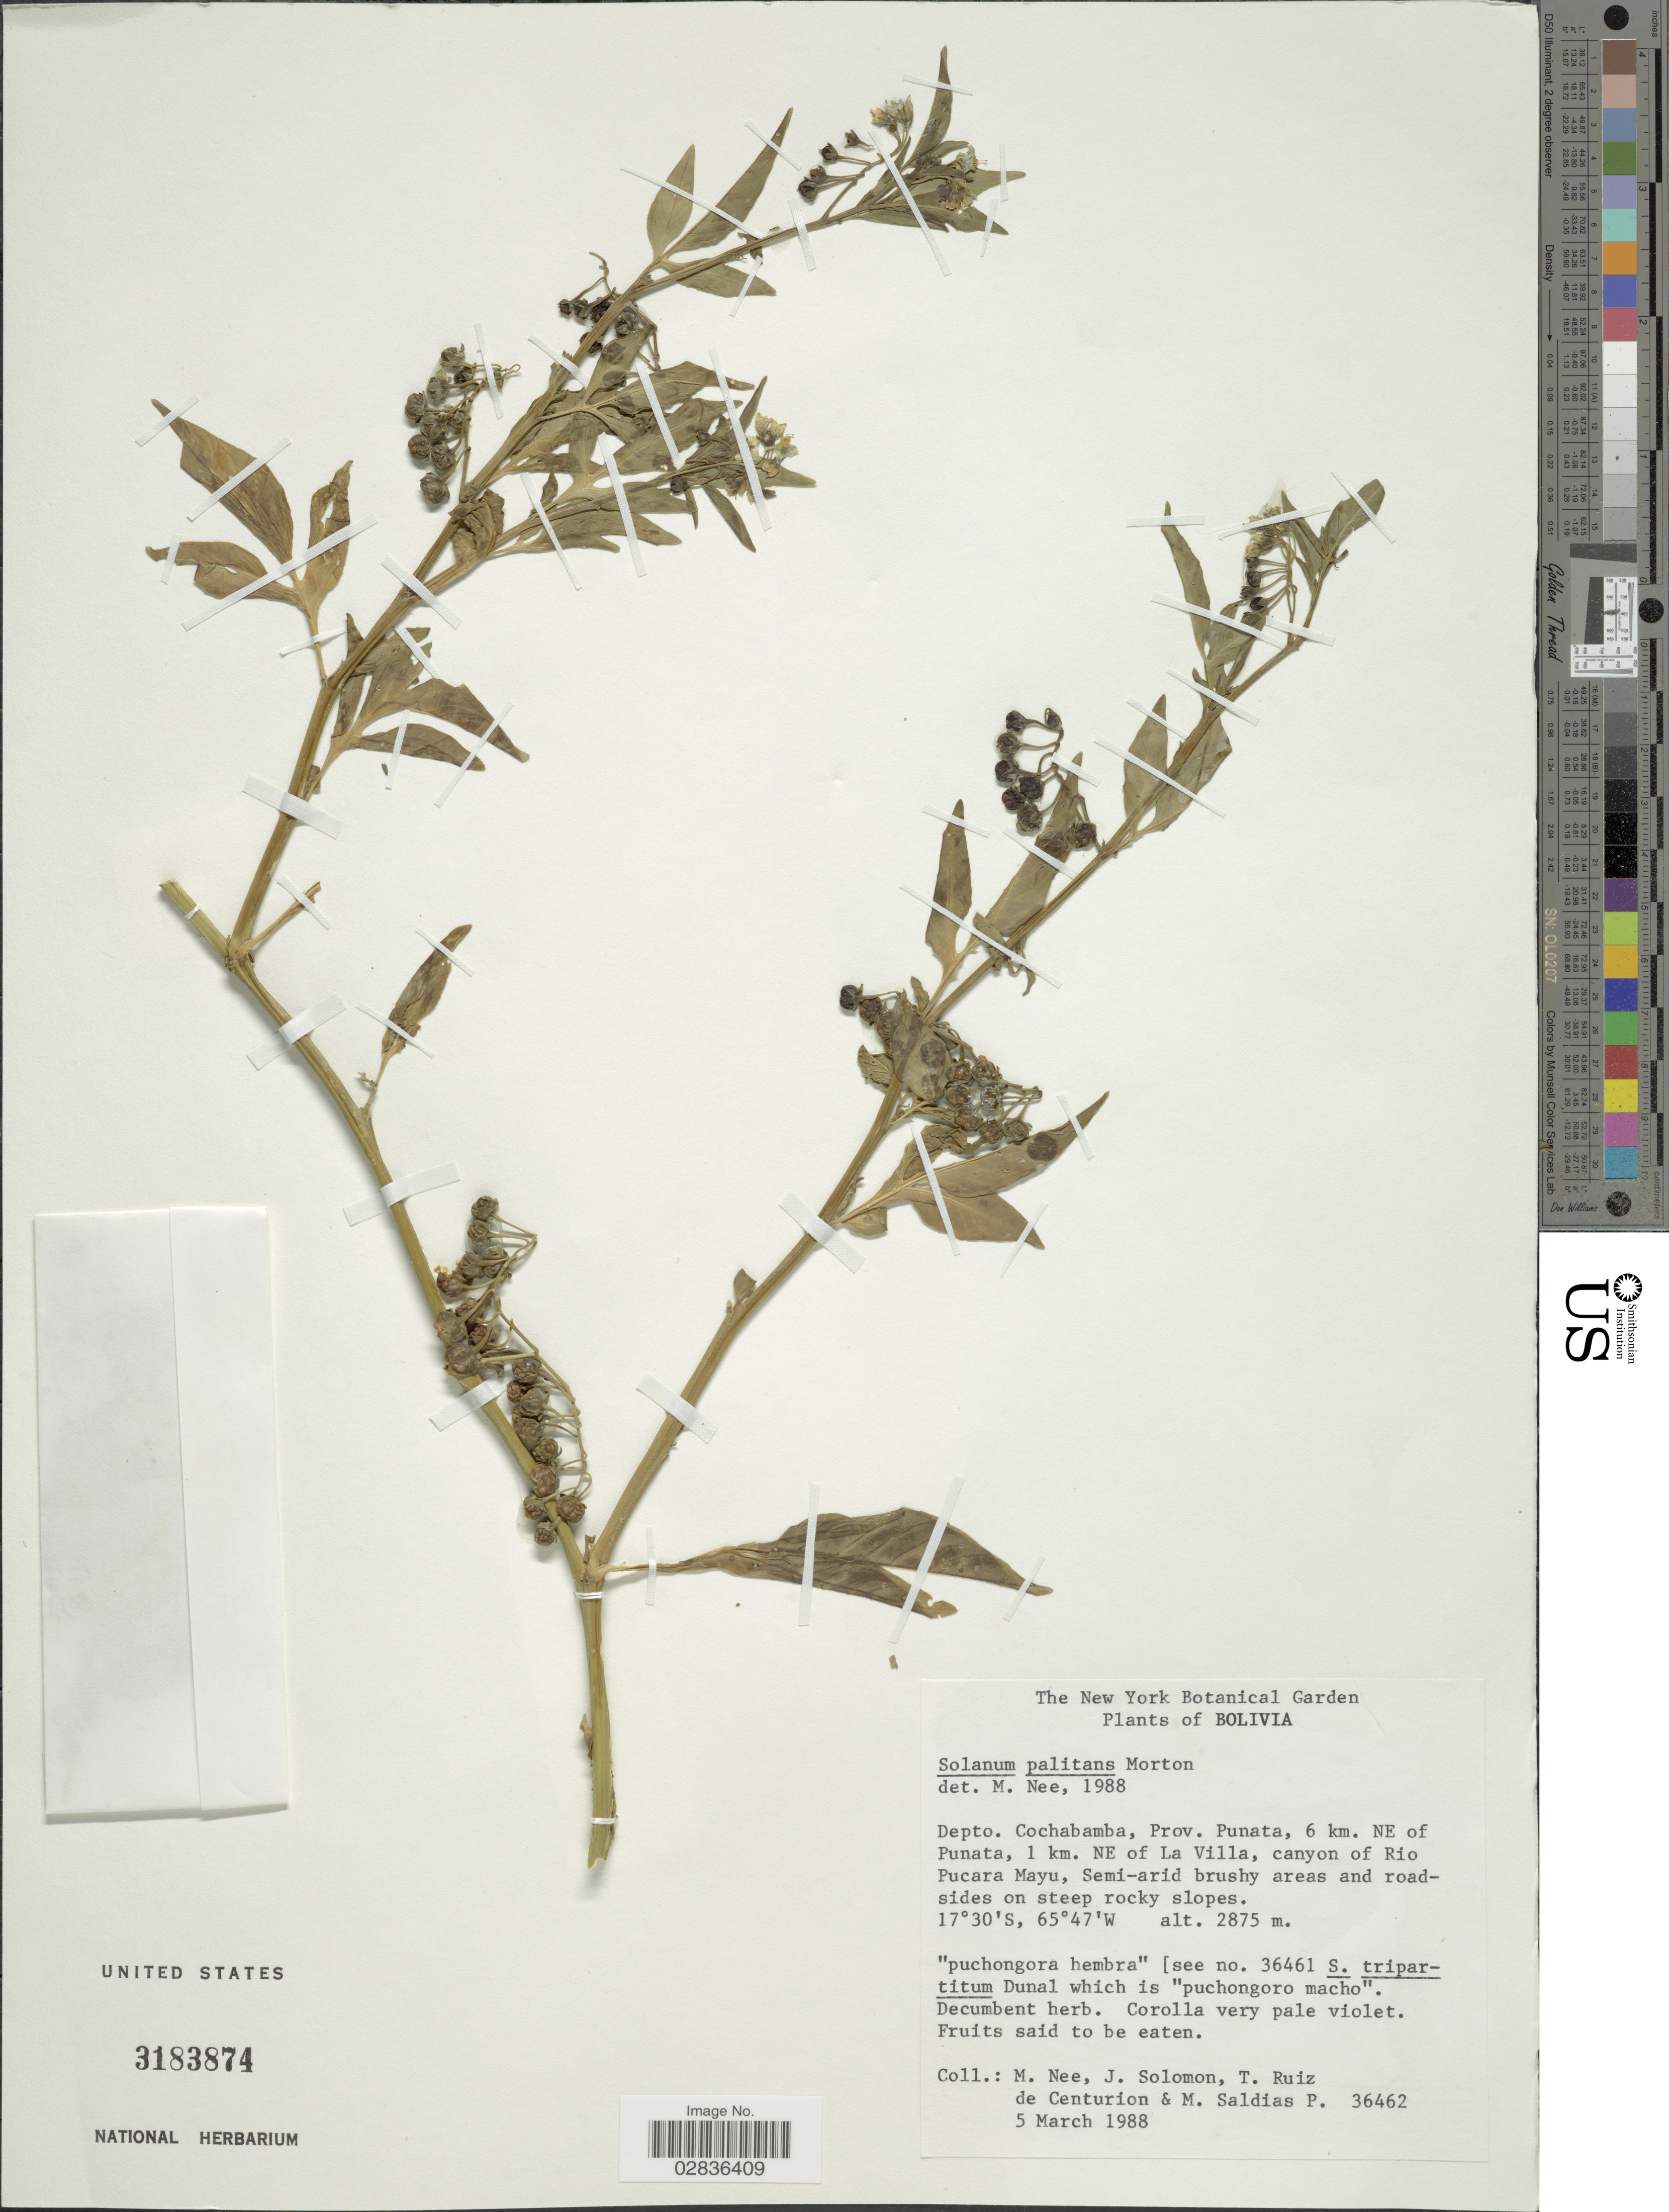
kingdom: Plantae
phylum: Tracheophyta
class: Magnoliopsida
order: Solanales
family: Solanaceae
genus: Solanum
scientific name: Solanum palitans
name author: C.V. Morton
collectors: M. Nee, J. Solomon, T. De Centurion & M. Saldias P.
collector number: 36462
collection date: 1988-03-05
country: Bolivia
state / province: Cochabamba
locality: Depto. Cochabamba, Prov. Punata, 6 km. NE of Punata, 1 km. NE of La Villa, canyon of Rio Pucara Mayu.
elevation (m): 2875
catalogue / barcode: US 3183874